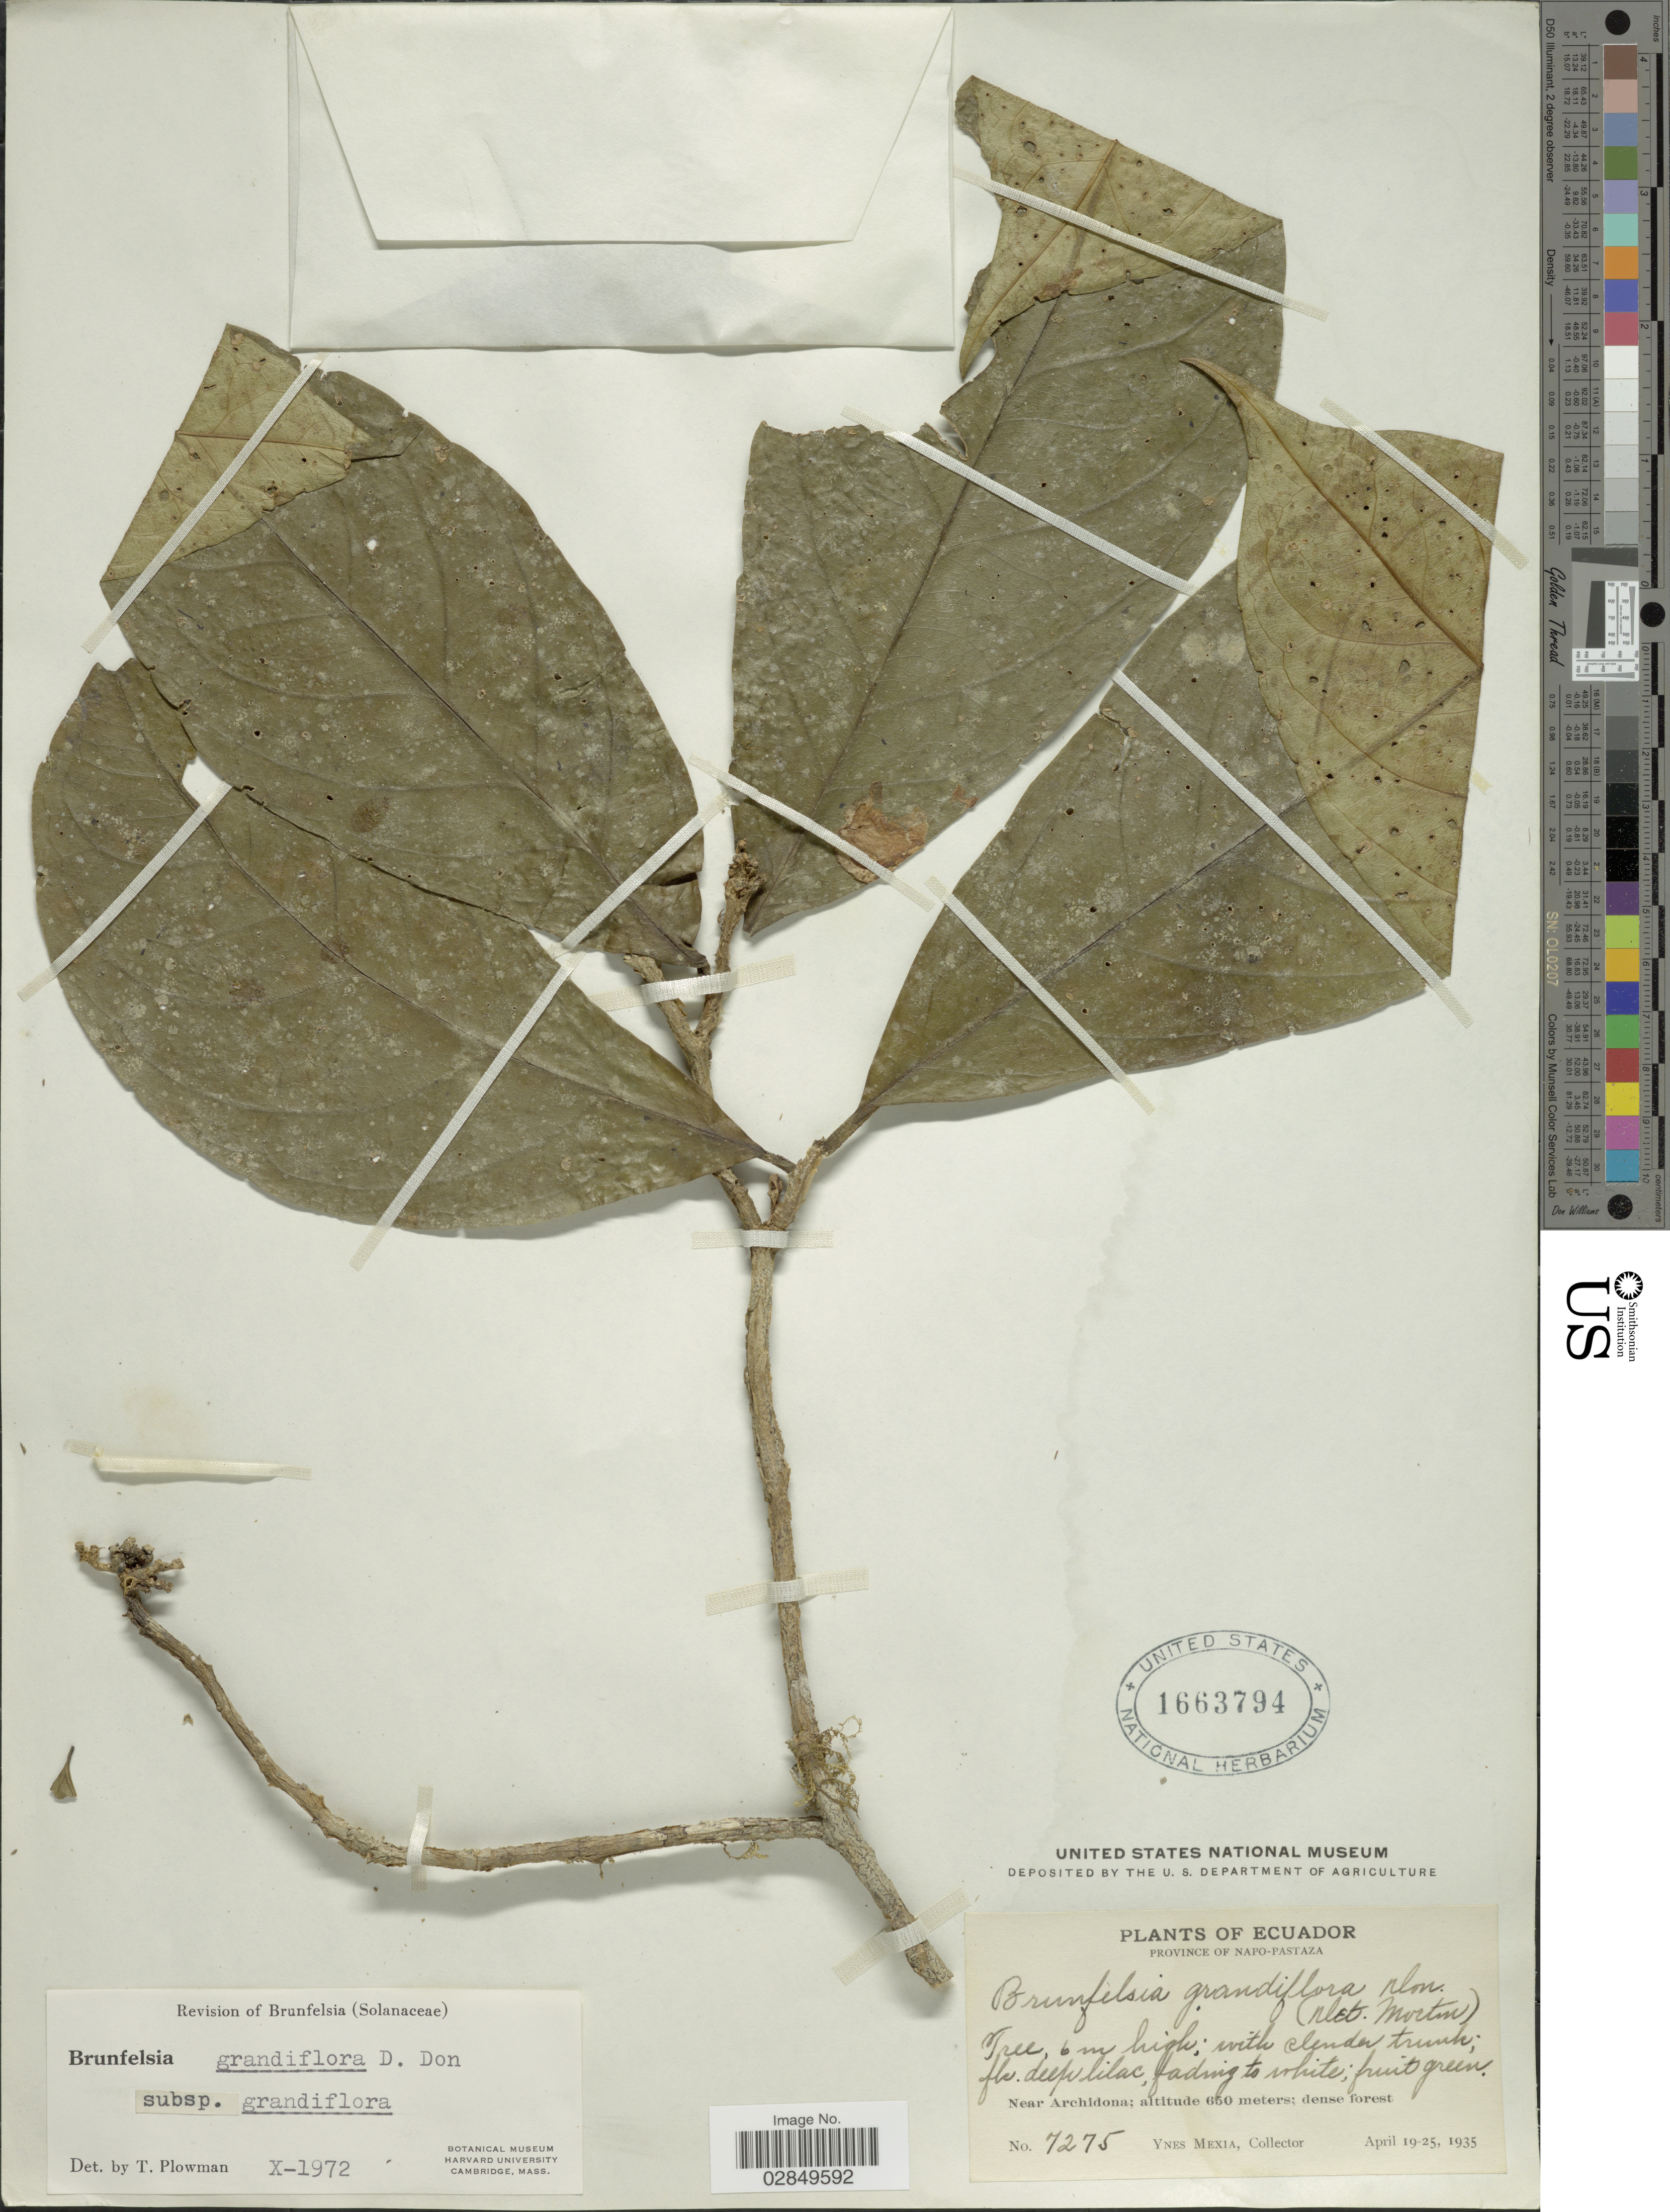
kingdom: Plantae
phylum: Tracheophyta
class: Magnoliopsida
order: Solanales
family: Solanaceae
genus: Brunfelsia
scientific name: Brunfelsia grandiflora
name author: D. Don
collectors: Y. Mexia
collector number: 7275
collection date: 1935-04-19/1935-04-25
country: Ecuador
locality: Province Napo-Pastaza, Near Archidona.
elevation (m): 650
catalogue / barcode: US 1663794